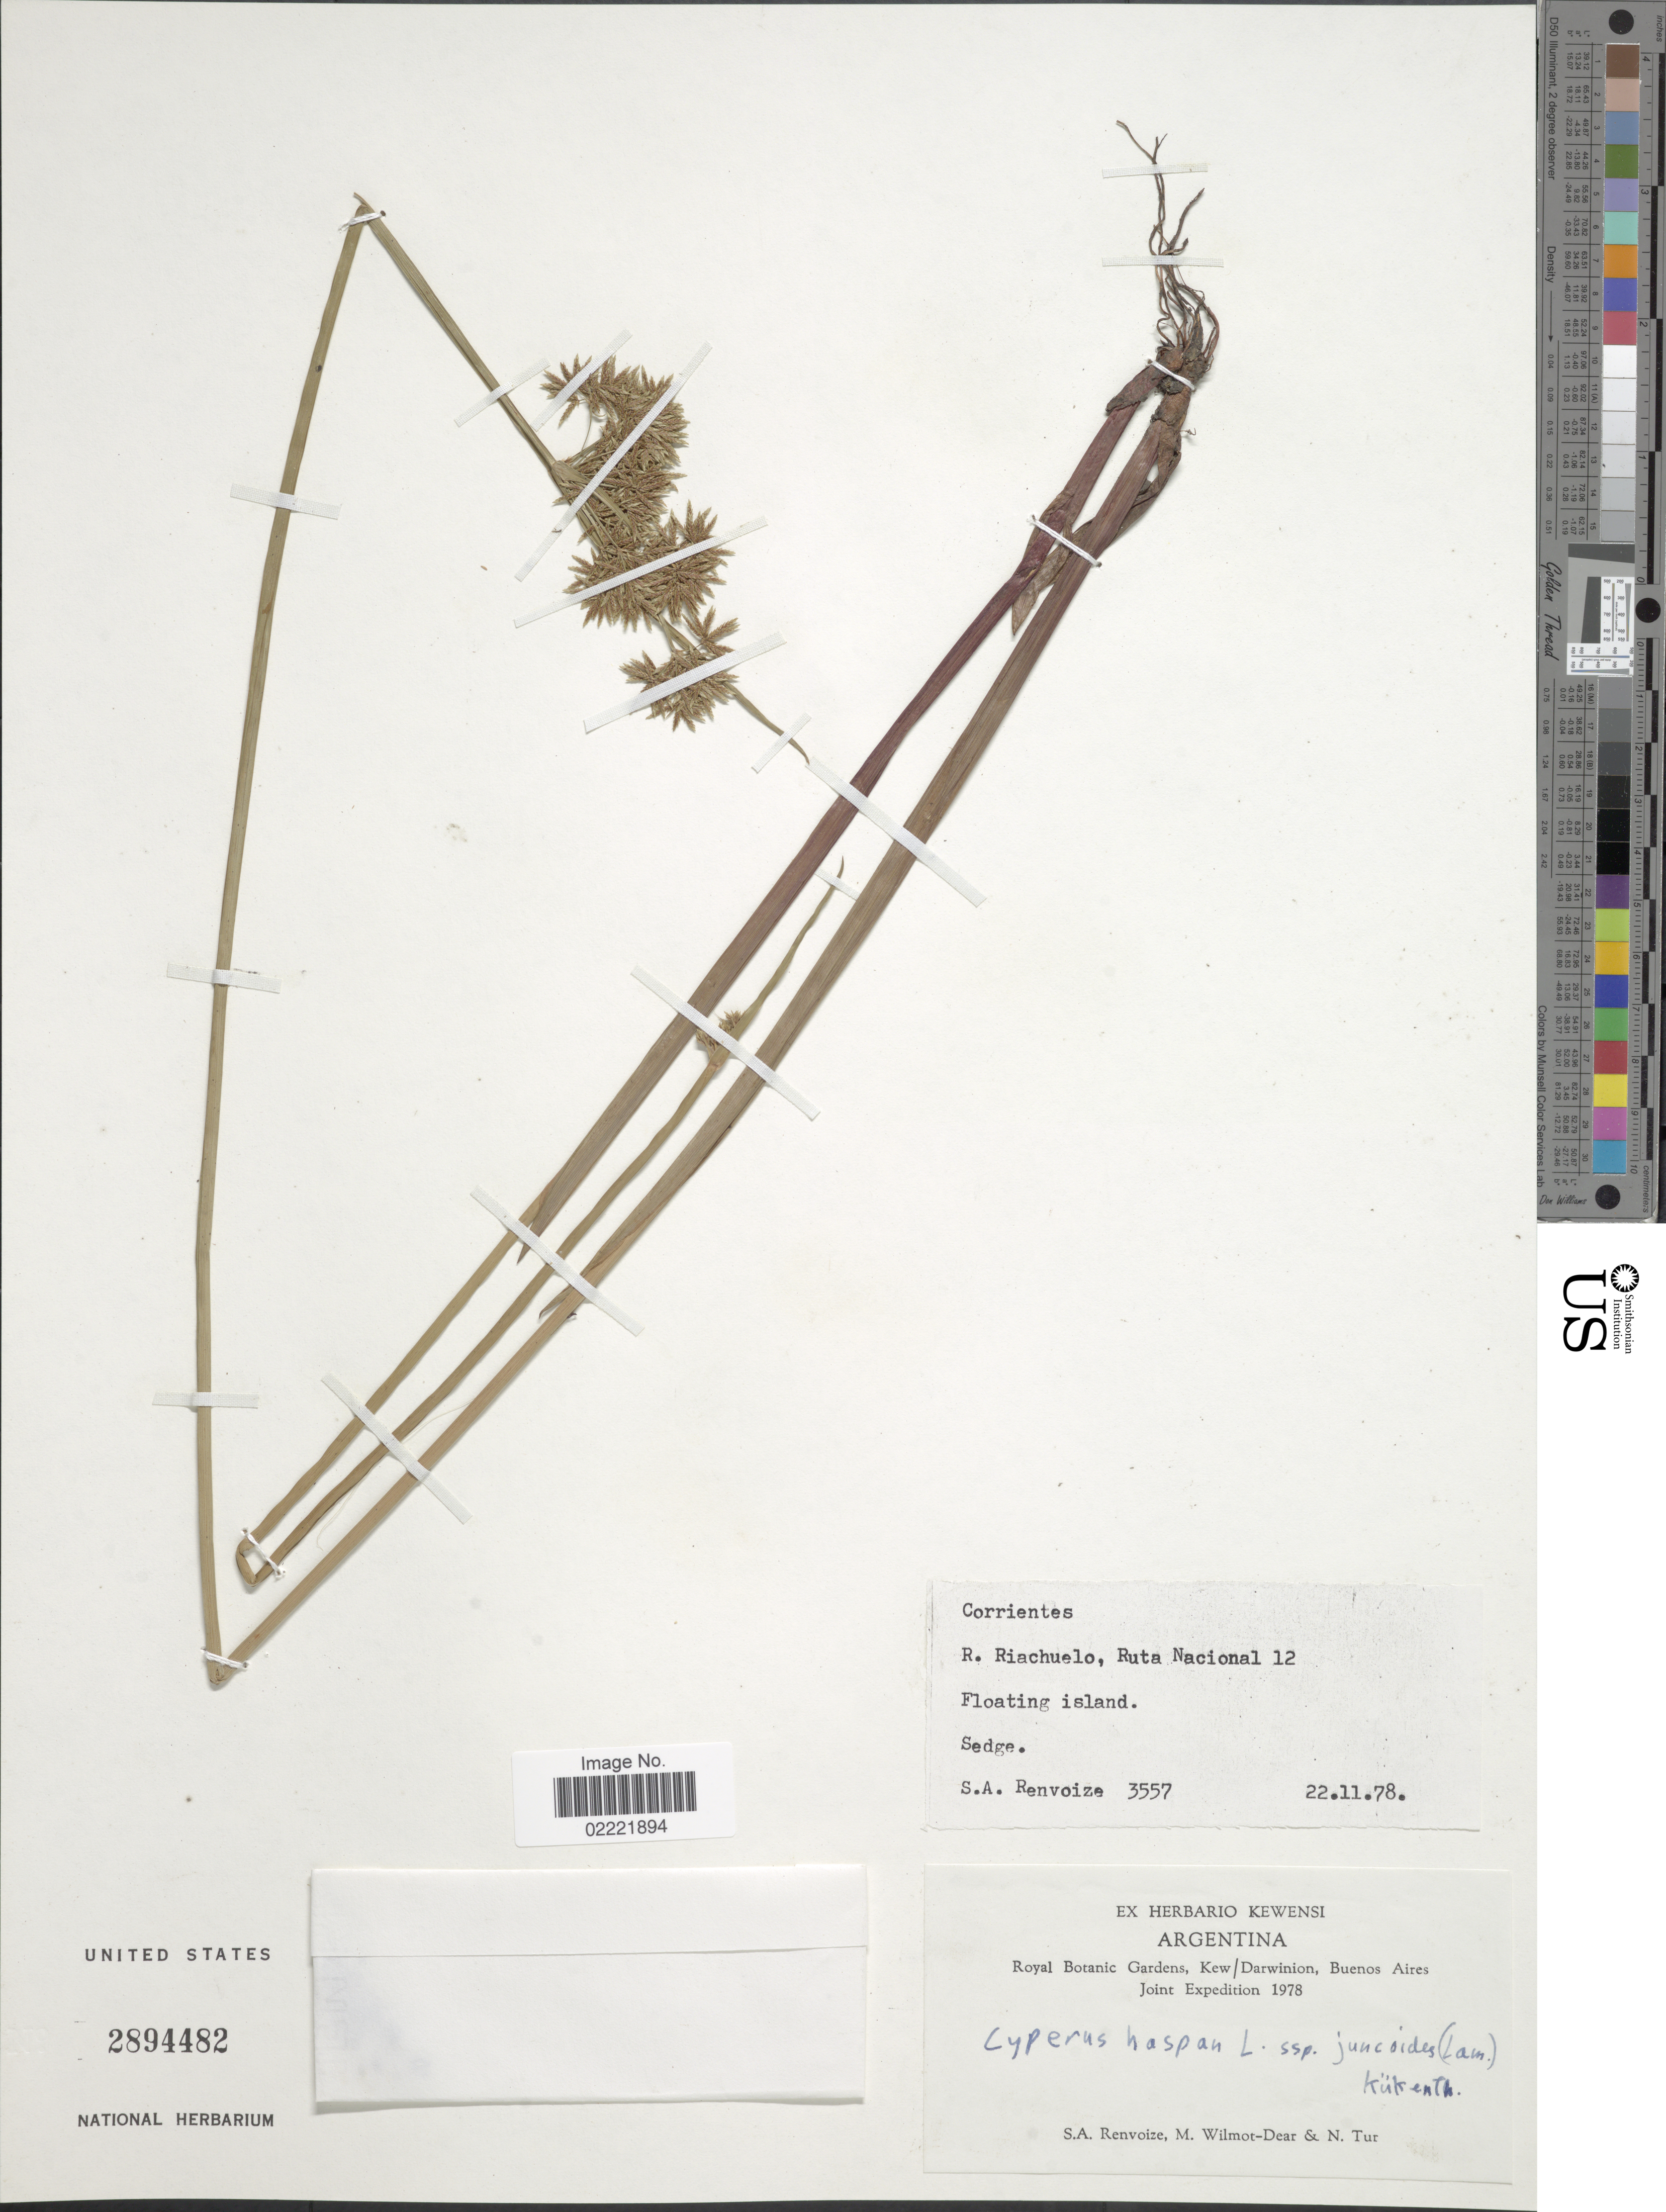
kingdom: Plantae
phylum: Tracheophyta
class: Liliopsida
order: Poales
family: Cyperaceae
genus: Cyperus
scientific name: Cyperus haspan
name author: L.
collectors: S. A. Renvoize, M. Wilmot-Dear & N. Tur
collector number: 3557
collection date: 1978-11-22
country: Argentina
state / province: Corrientes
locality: R. Riachuelo, Ruta Nacional 12, floating island, sedge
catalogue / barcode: US 2894482